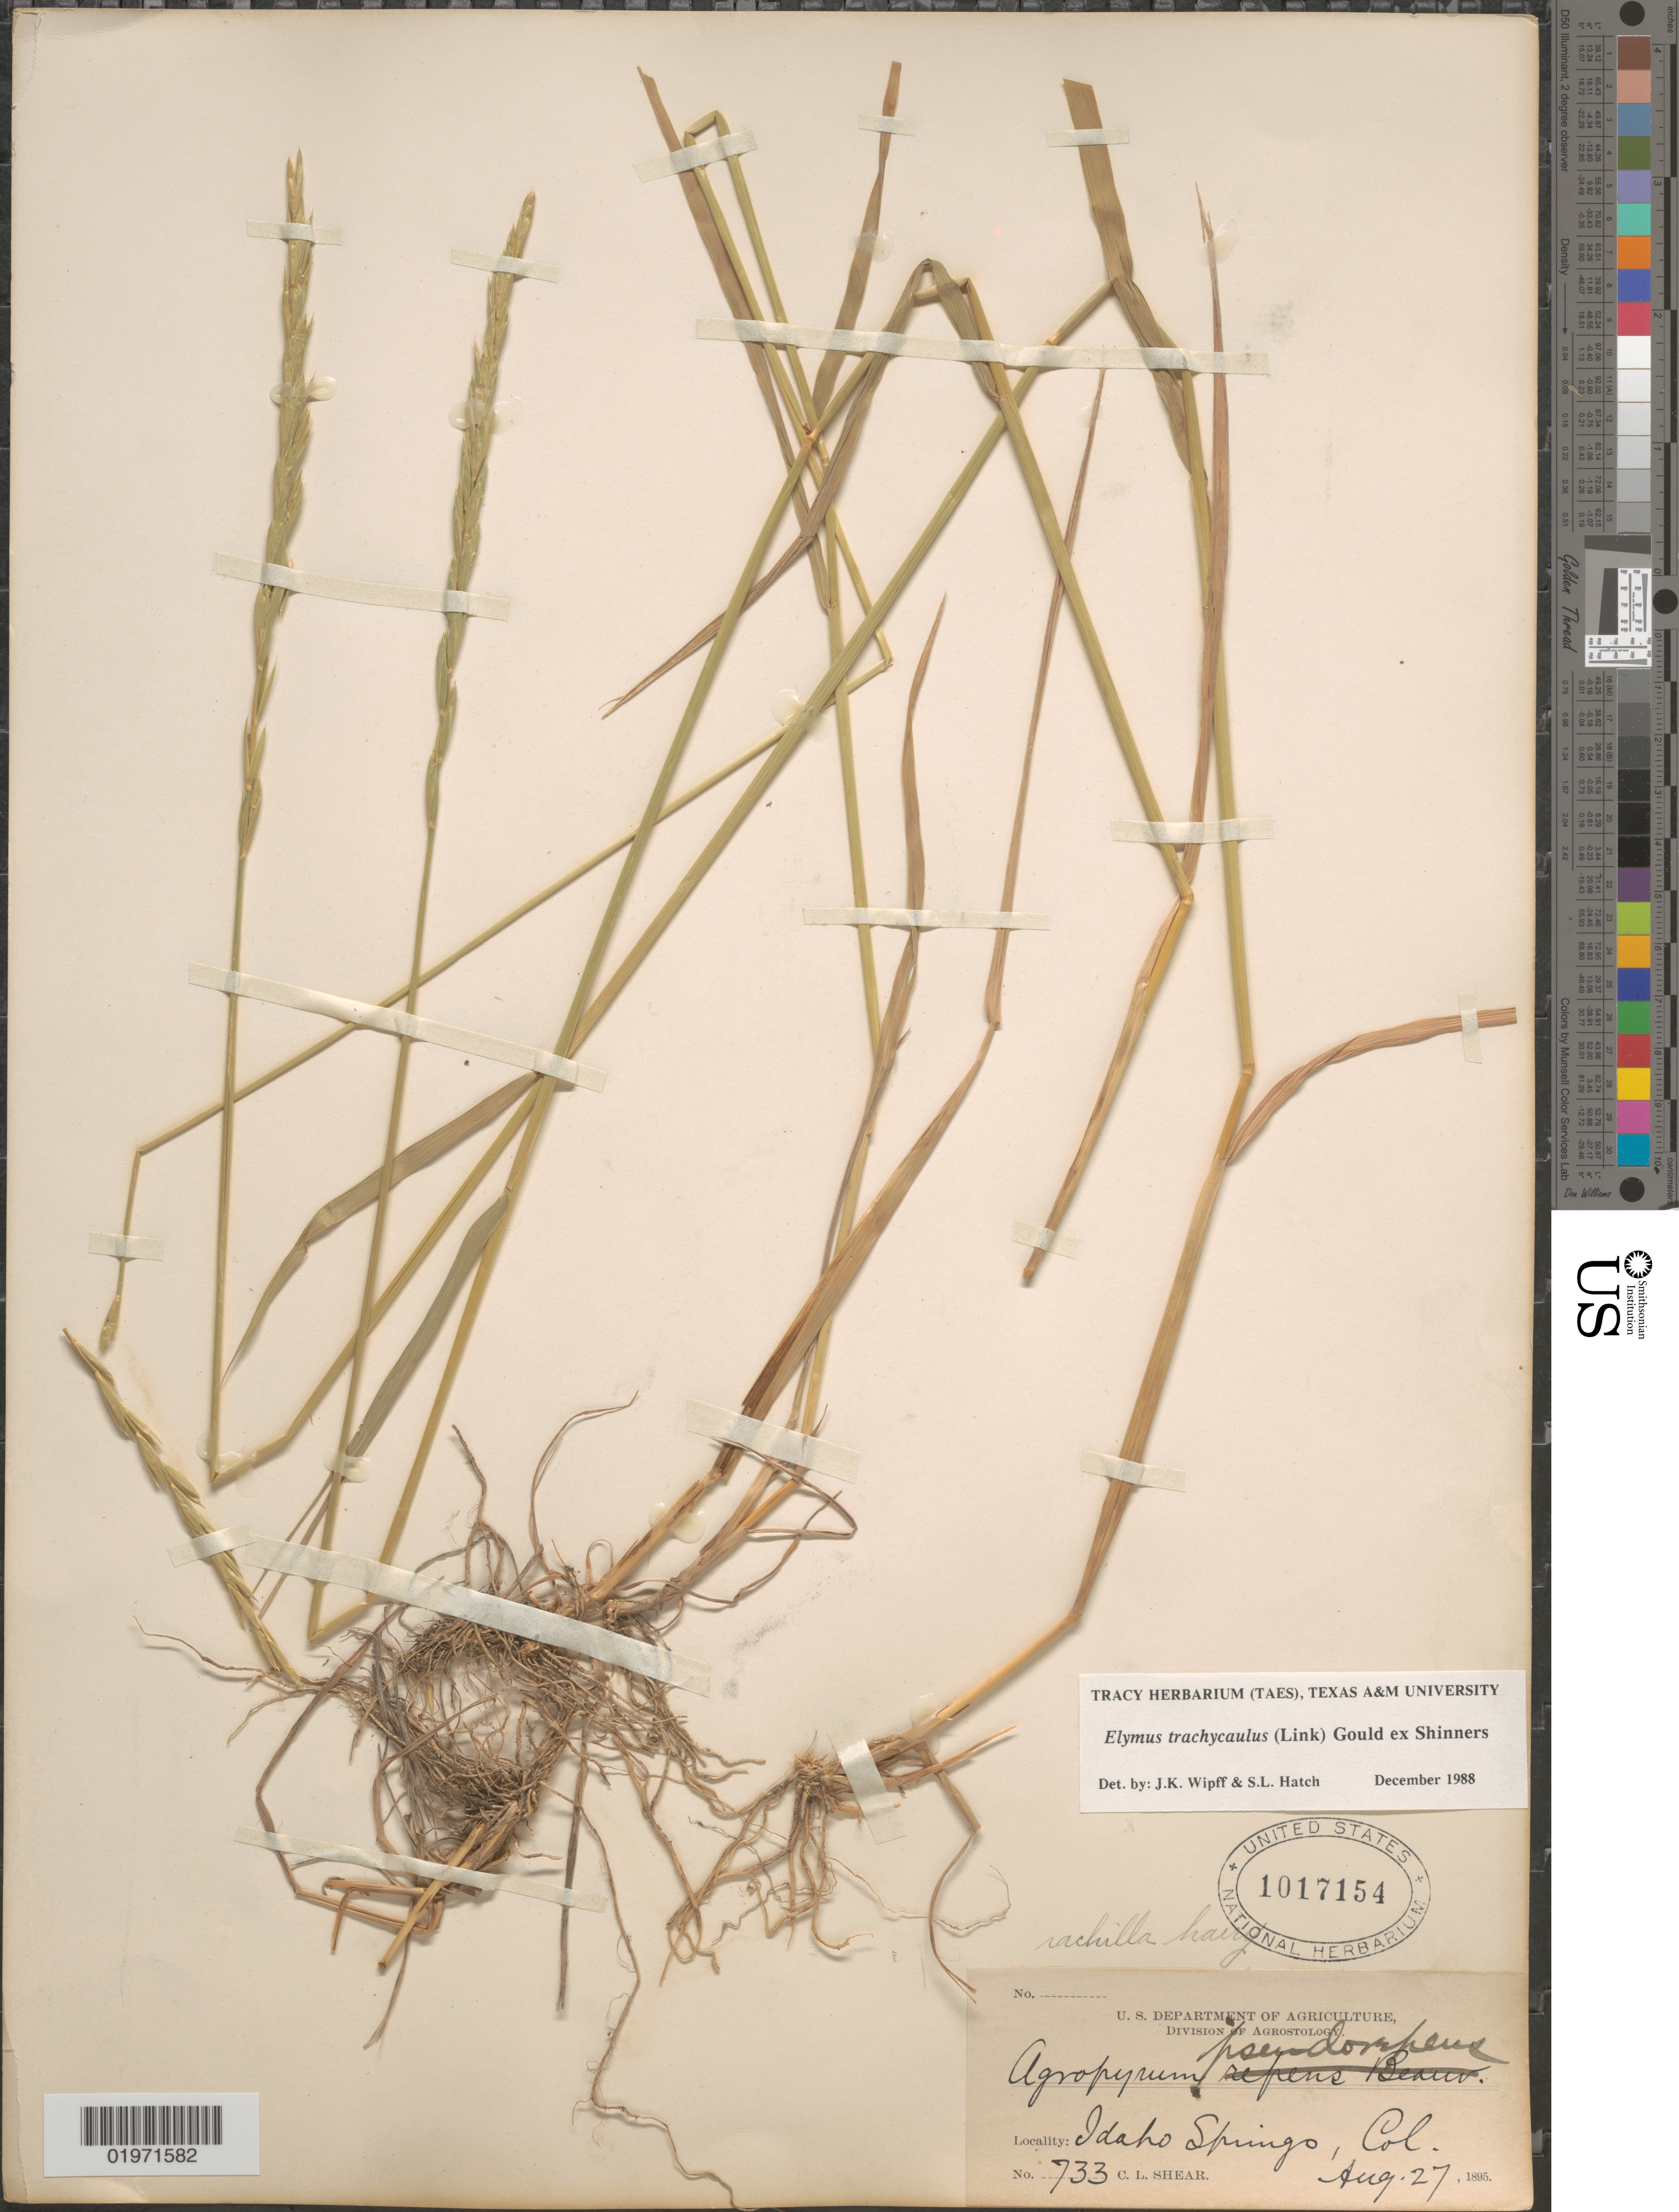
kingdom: Plantae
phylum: Tracheophyta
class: Liliopsida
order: Poales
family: Poaceae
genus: Elymus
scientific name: Elymus trachycaulus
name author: (Link) Gould ex Shinners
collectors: C. L. Shear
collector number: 733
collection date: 1895-08-27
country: United States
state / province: Colorado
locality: Idaho Springs.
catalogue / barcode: US 1017154